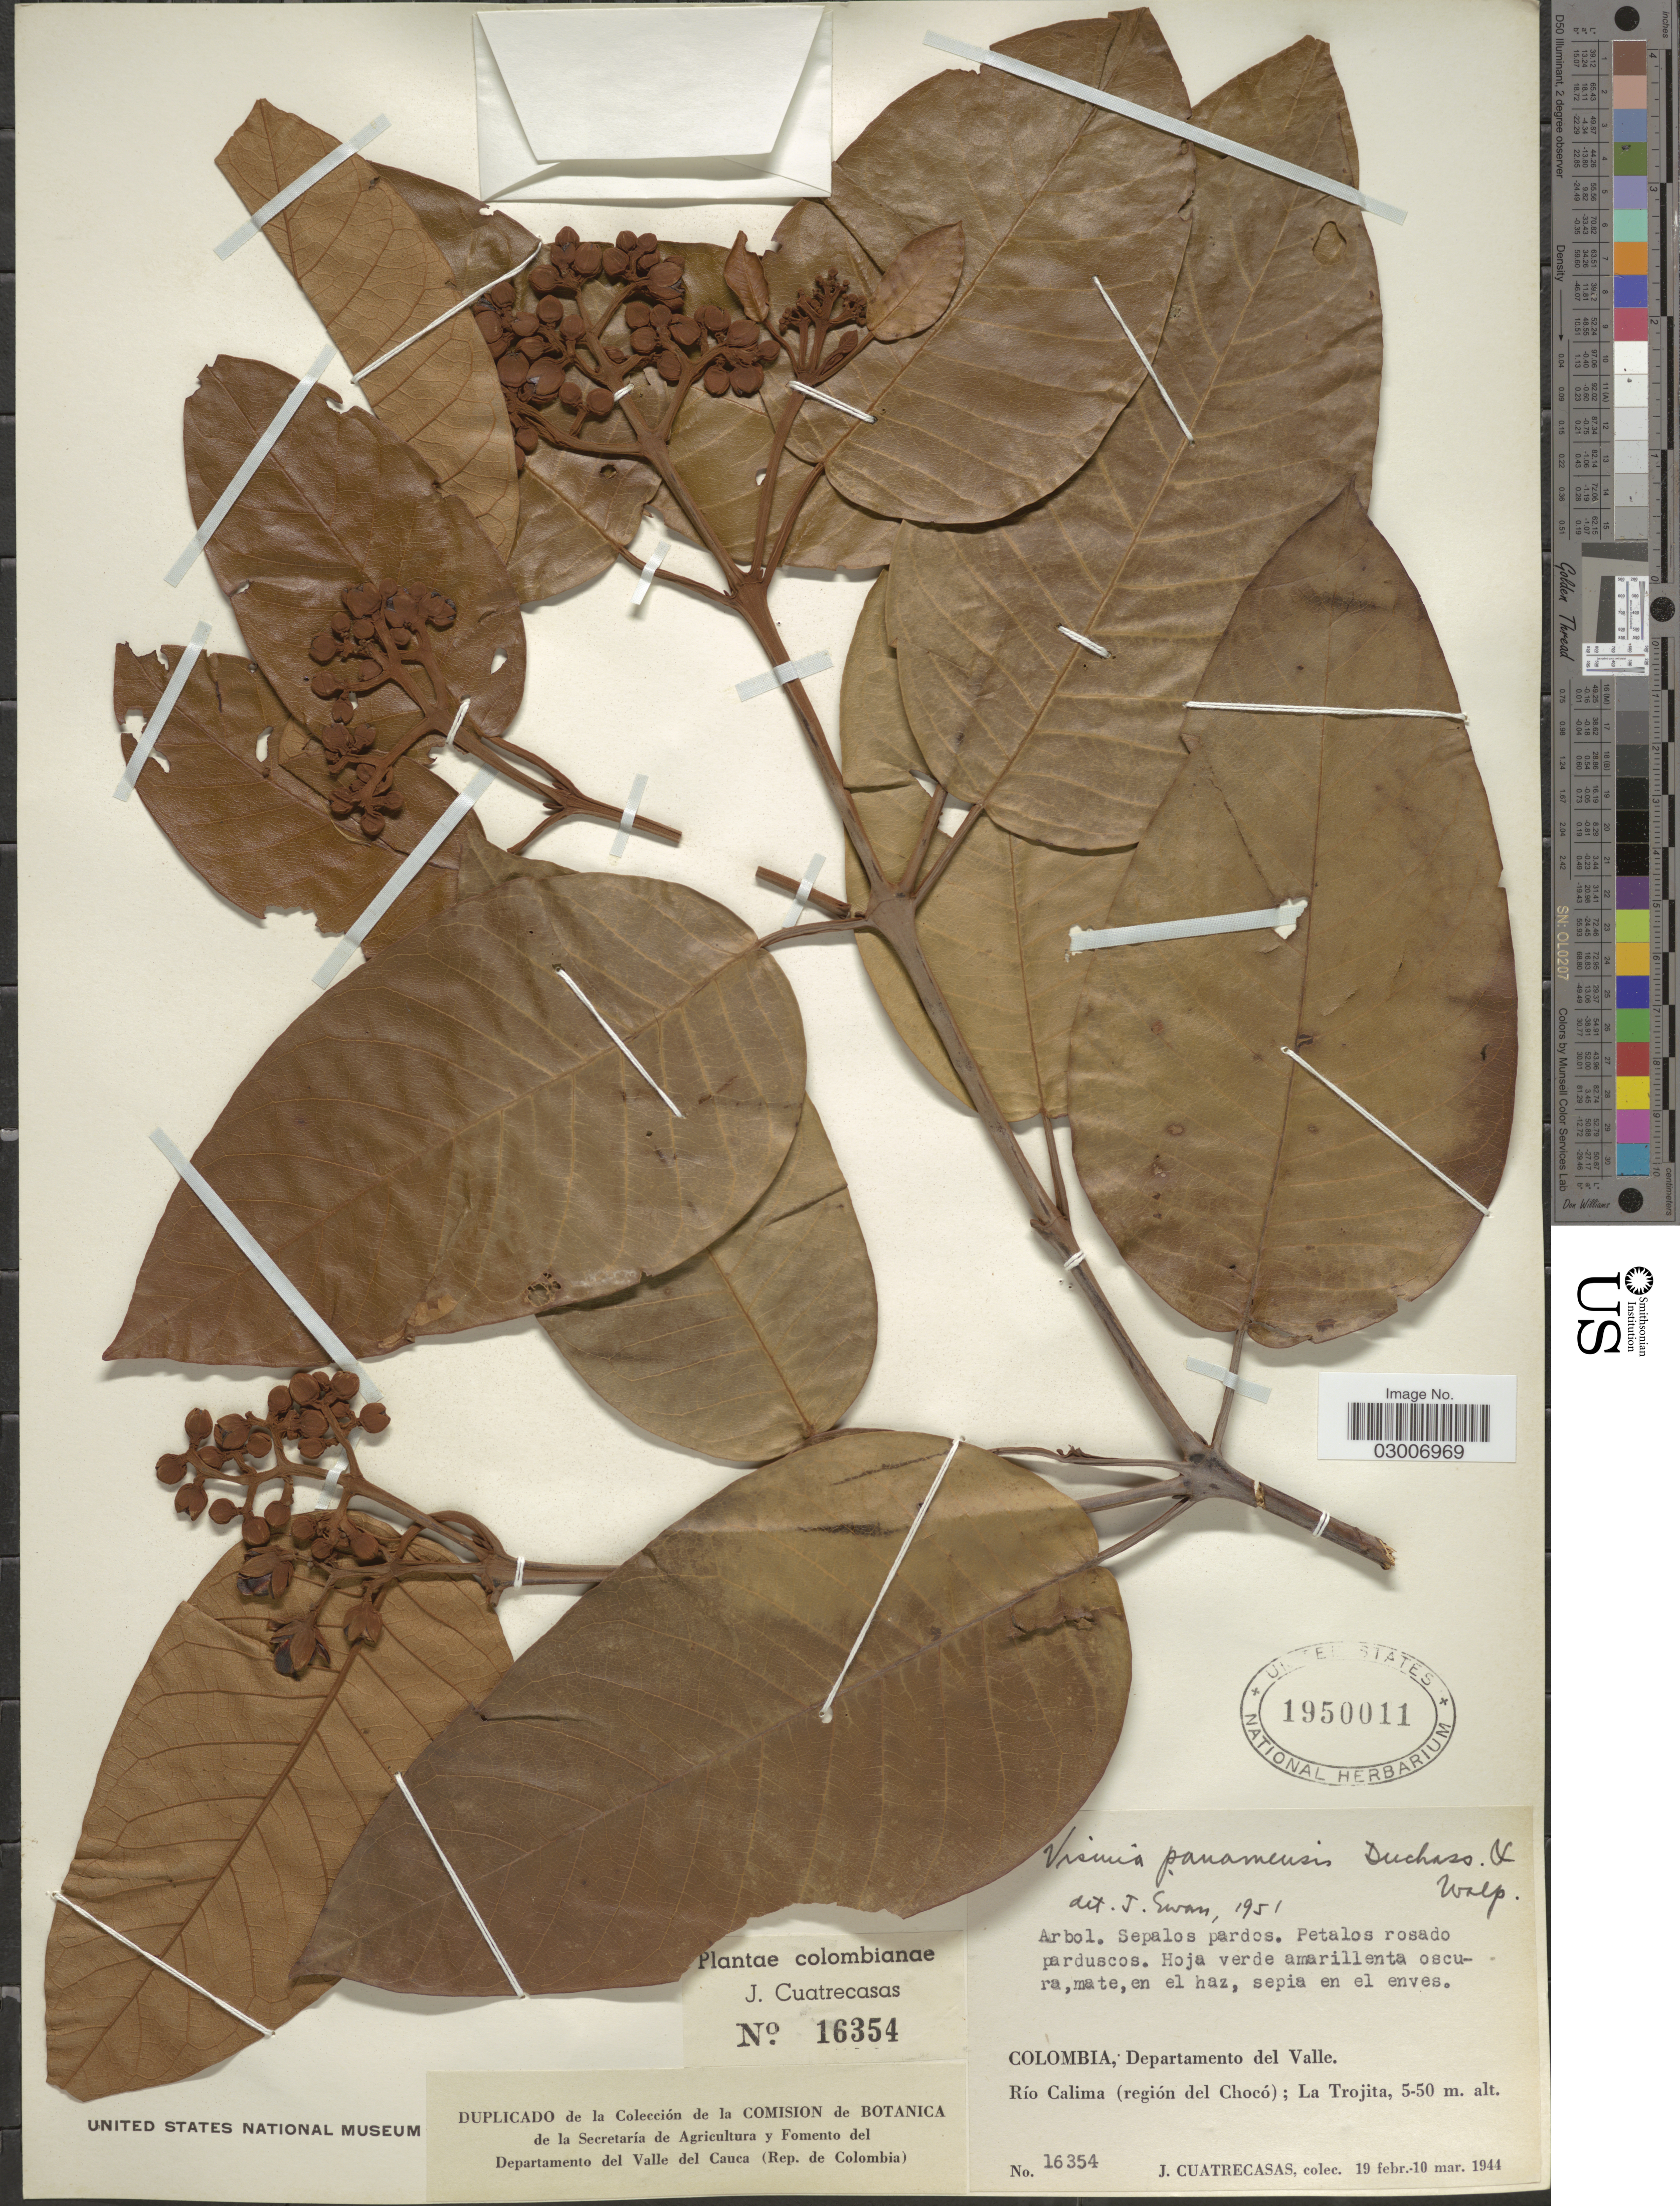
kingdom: Plantae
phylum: Tracheophyta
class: Magnoliopsida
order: Malpighiales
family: Hypericaceae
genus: Vismia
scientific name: Vismia panamensis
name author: Duchass. & Walp.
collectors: J. Cuatrecasas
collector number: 16354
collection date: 1944-02-19/1944-03-10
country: Colombia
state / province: Valle del Cauca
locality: Departamento del Valle. Río Calima (región del Chocó); La Trojita.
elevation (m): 5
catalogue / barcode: US 1950011